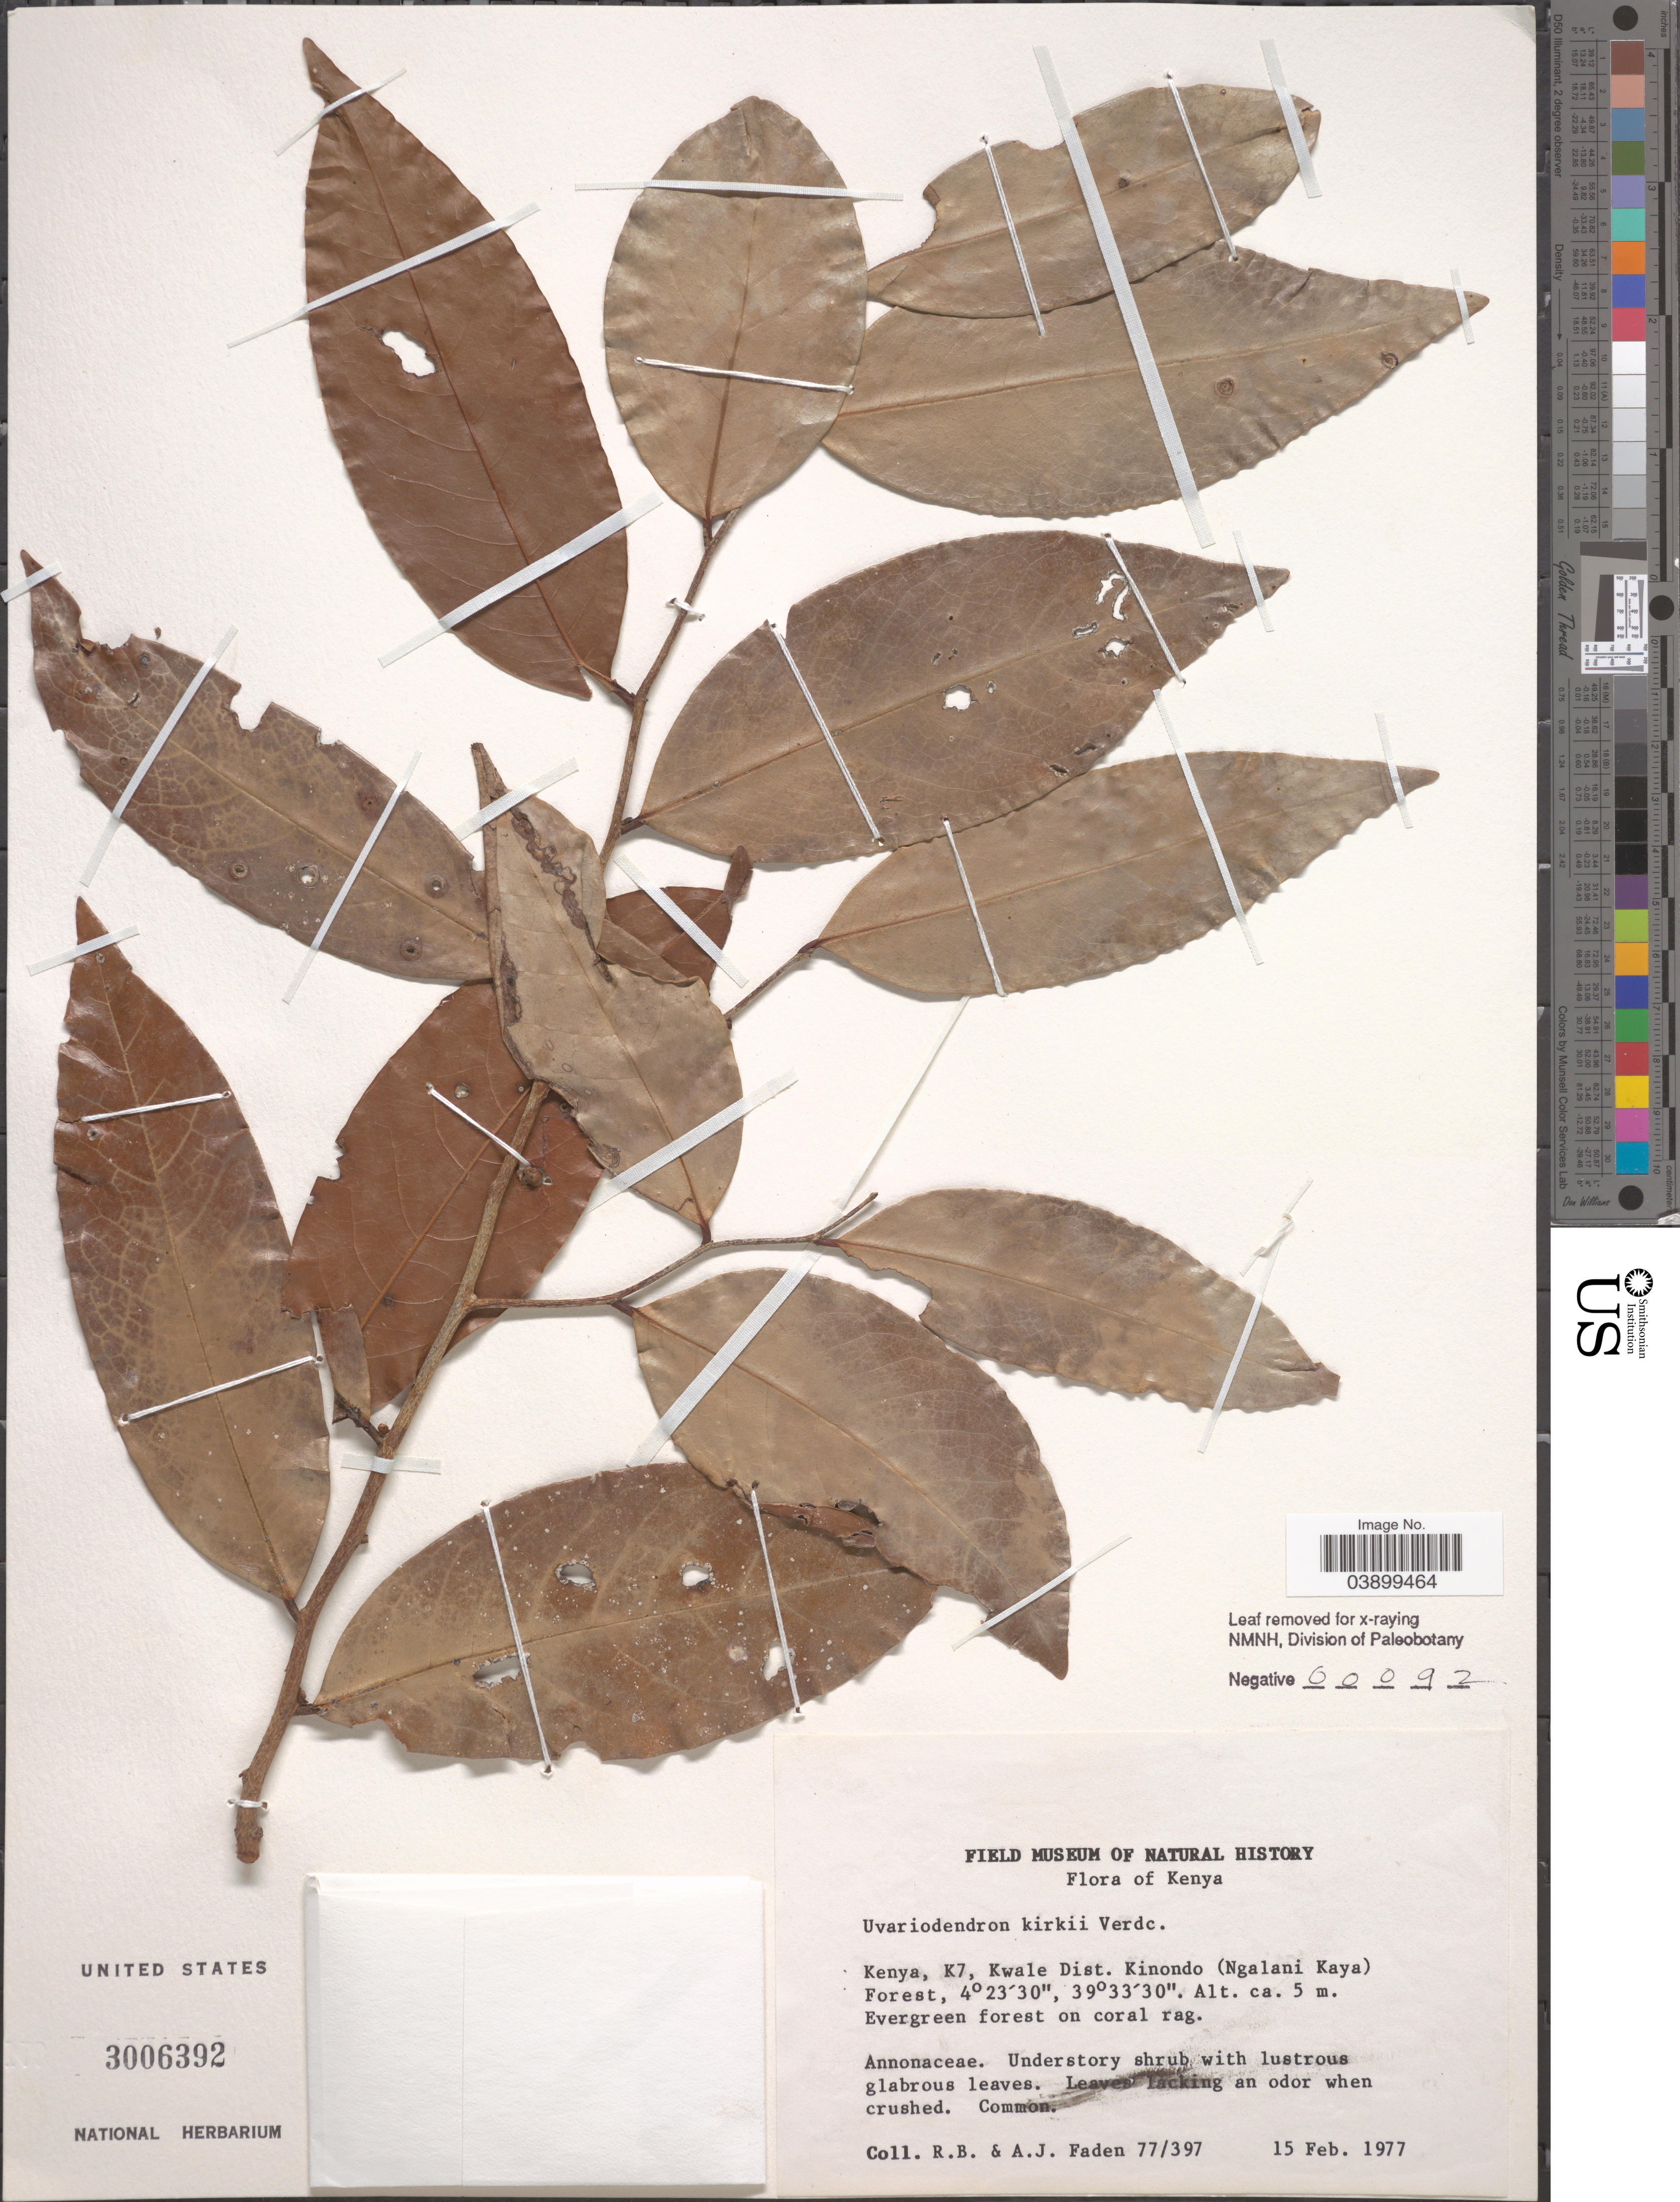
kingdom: Plantae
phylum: Tracheophyta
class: Magnoliopsida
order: Magnoliales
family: Annonaceae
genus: Uvariodendron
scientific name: Uvariodendron kirkii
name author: Verdc.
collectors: R. B. Faden & A. J. Faden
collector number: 77/397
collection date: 1977-02-15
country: Kenya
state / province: Kwale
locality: Kenya, K7, Kwale Distr. Kinondo (Ngalani Kaya) Forest.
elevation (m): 5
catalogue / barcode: US 3006392